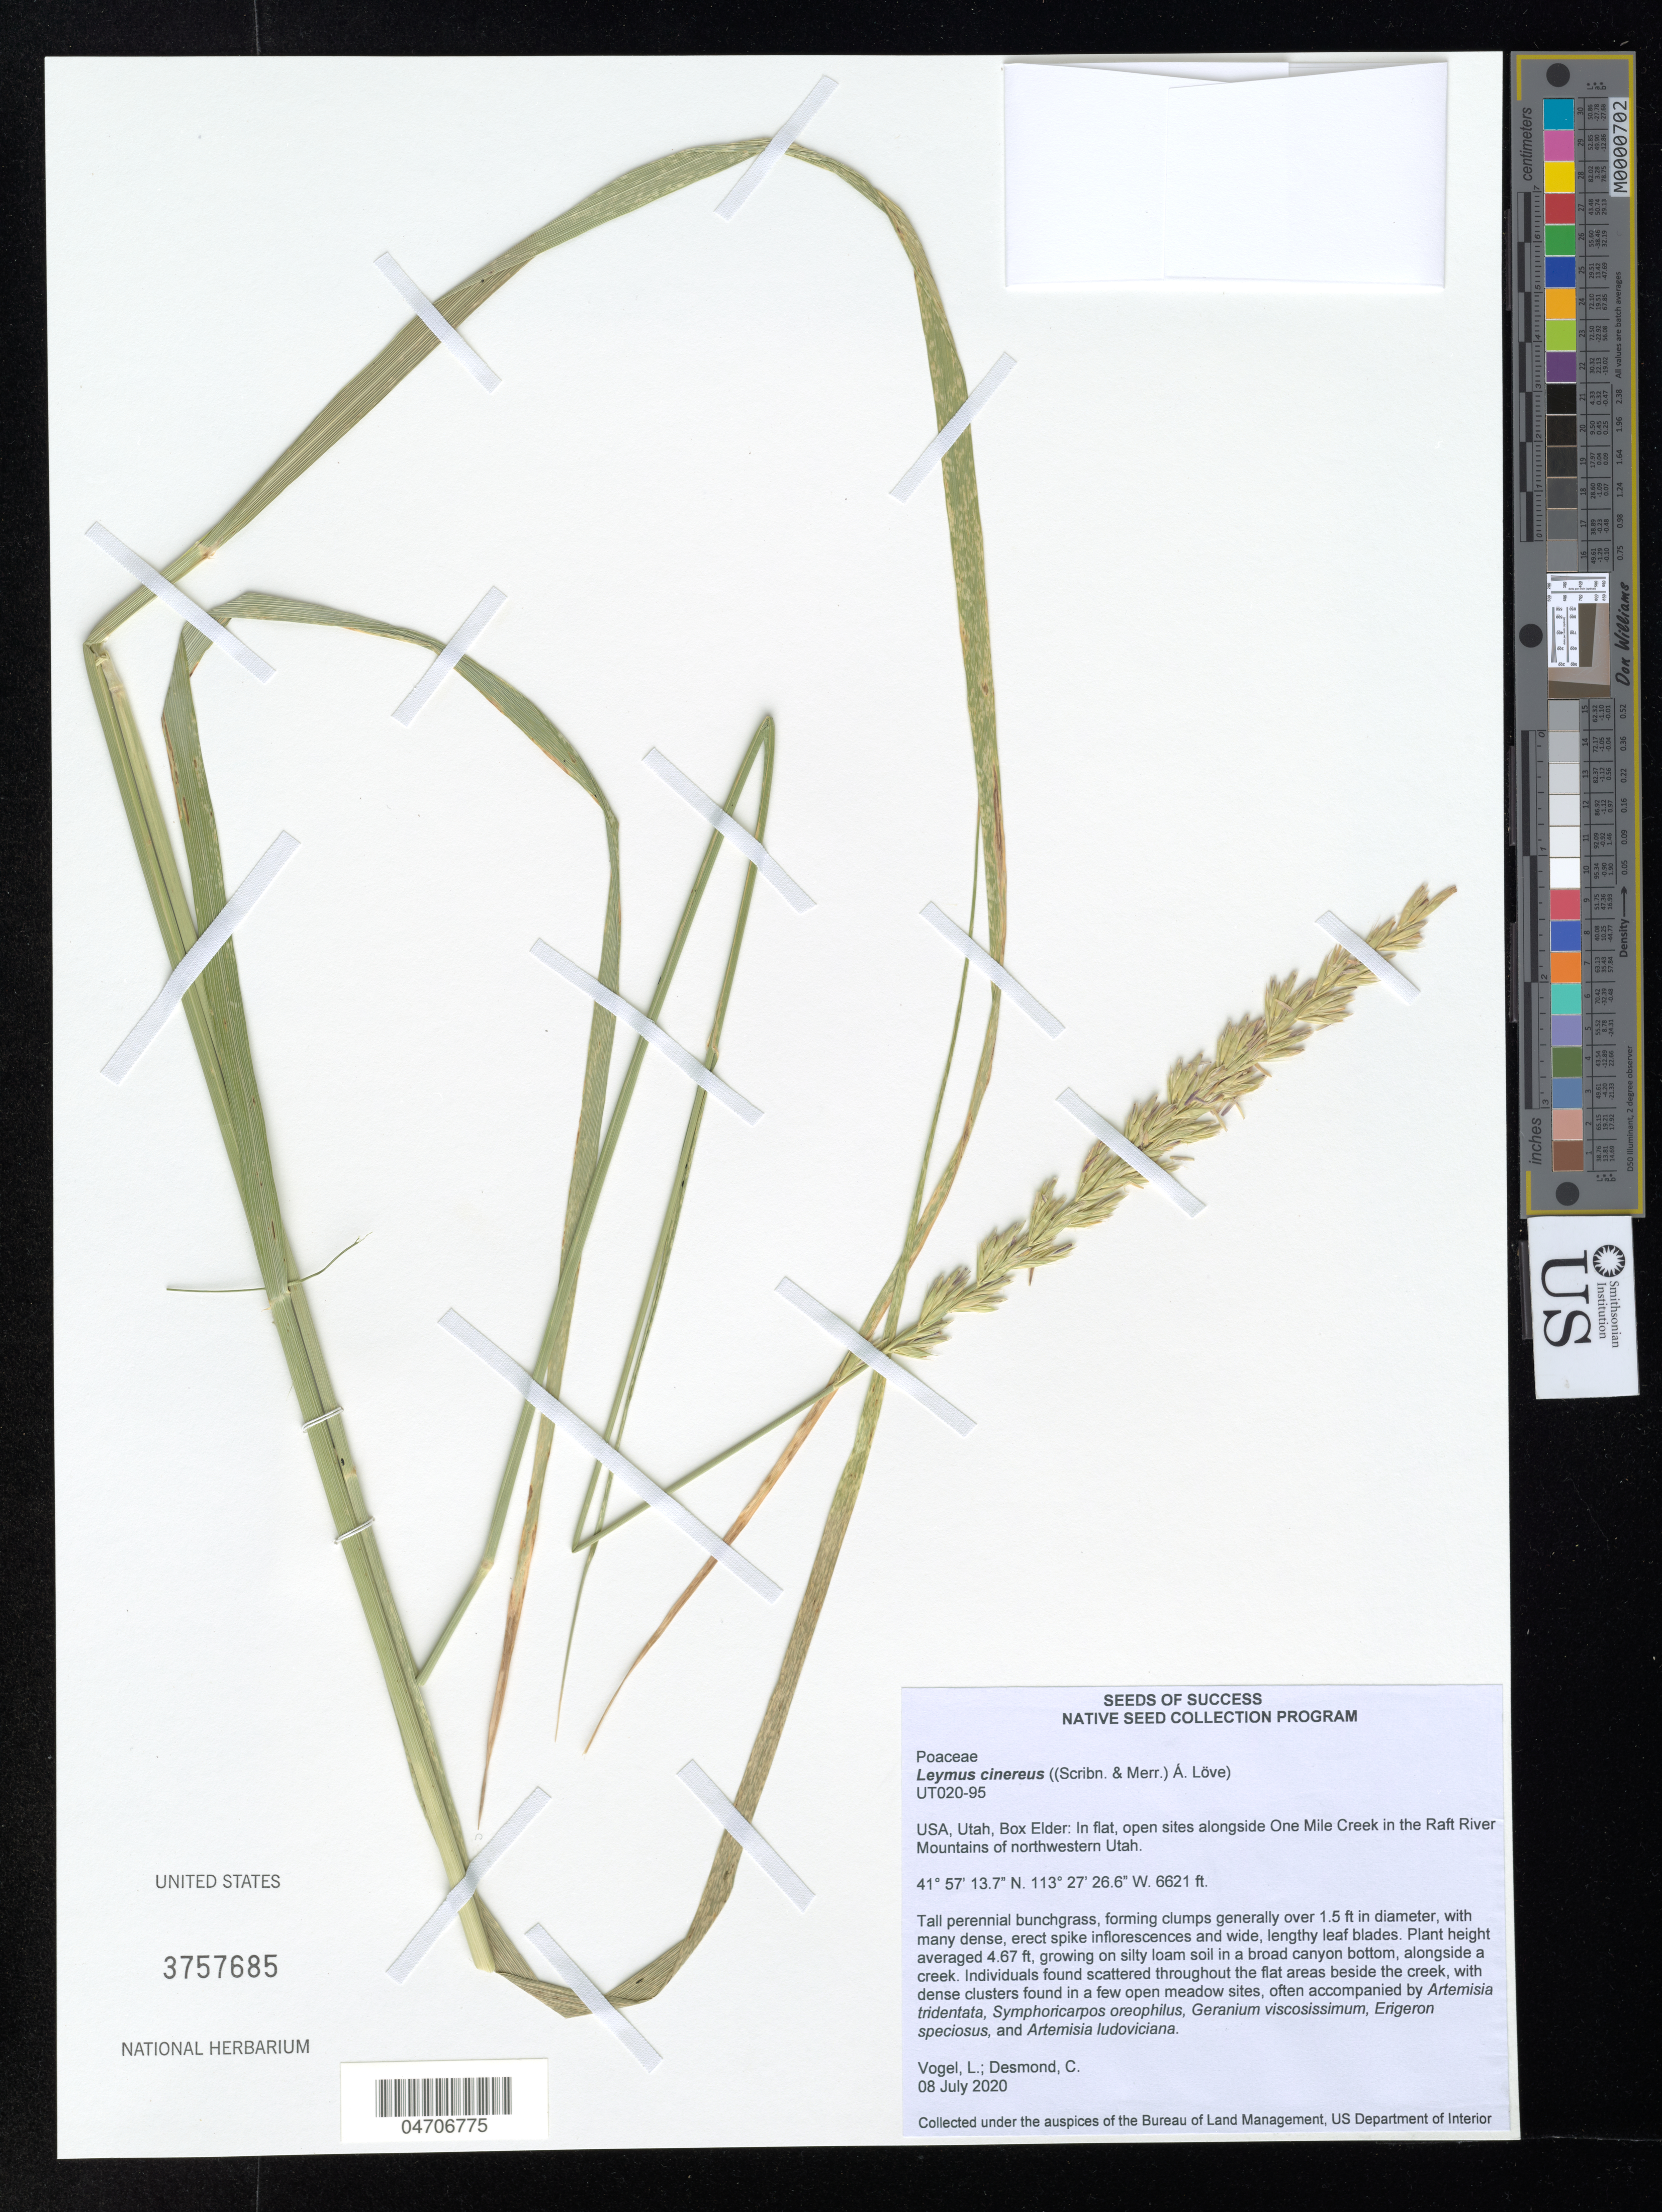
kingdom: Plantae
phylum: Tracheophyta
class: Liliopsida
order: Poales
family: Poaceae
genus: Leymus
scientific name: Leymus cinereus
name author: (Scribn. & Merr.) Á. Löve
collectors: L. H. Vogel & C. Desmond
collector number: UT020-95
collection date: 2020-07-08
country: United States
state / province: Utah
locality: Box Elder: In flat, open sites alongside One Mile Creek in the Raft River Mountains of northwestern Utah.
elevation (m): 2018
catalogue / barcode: US 3757685